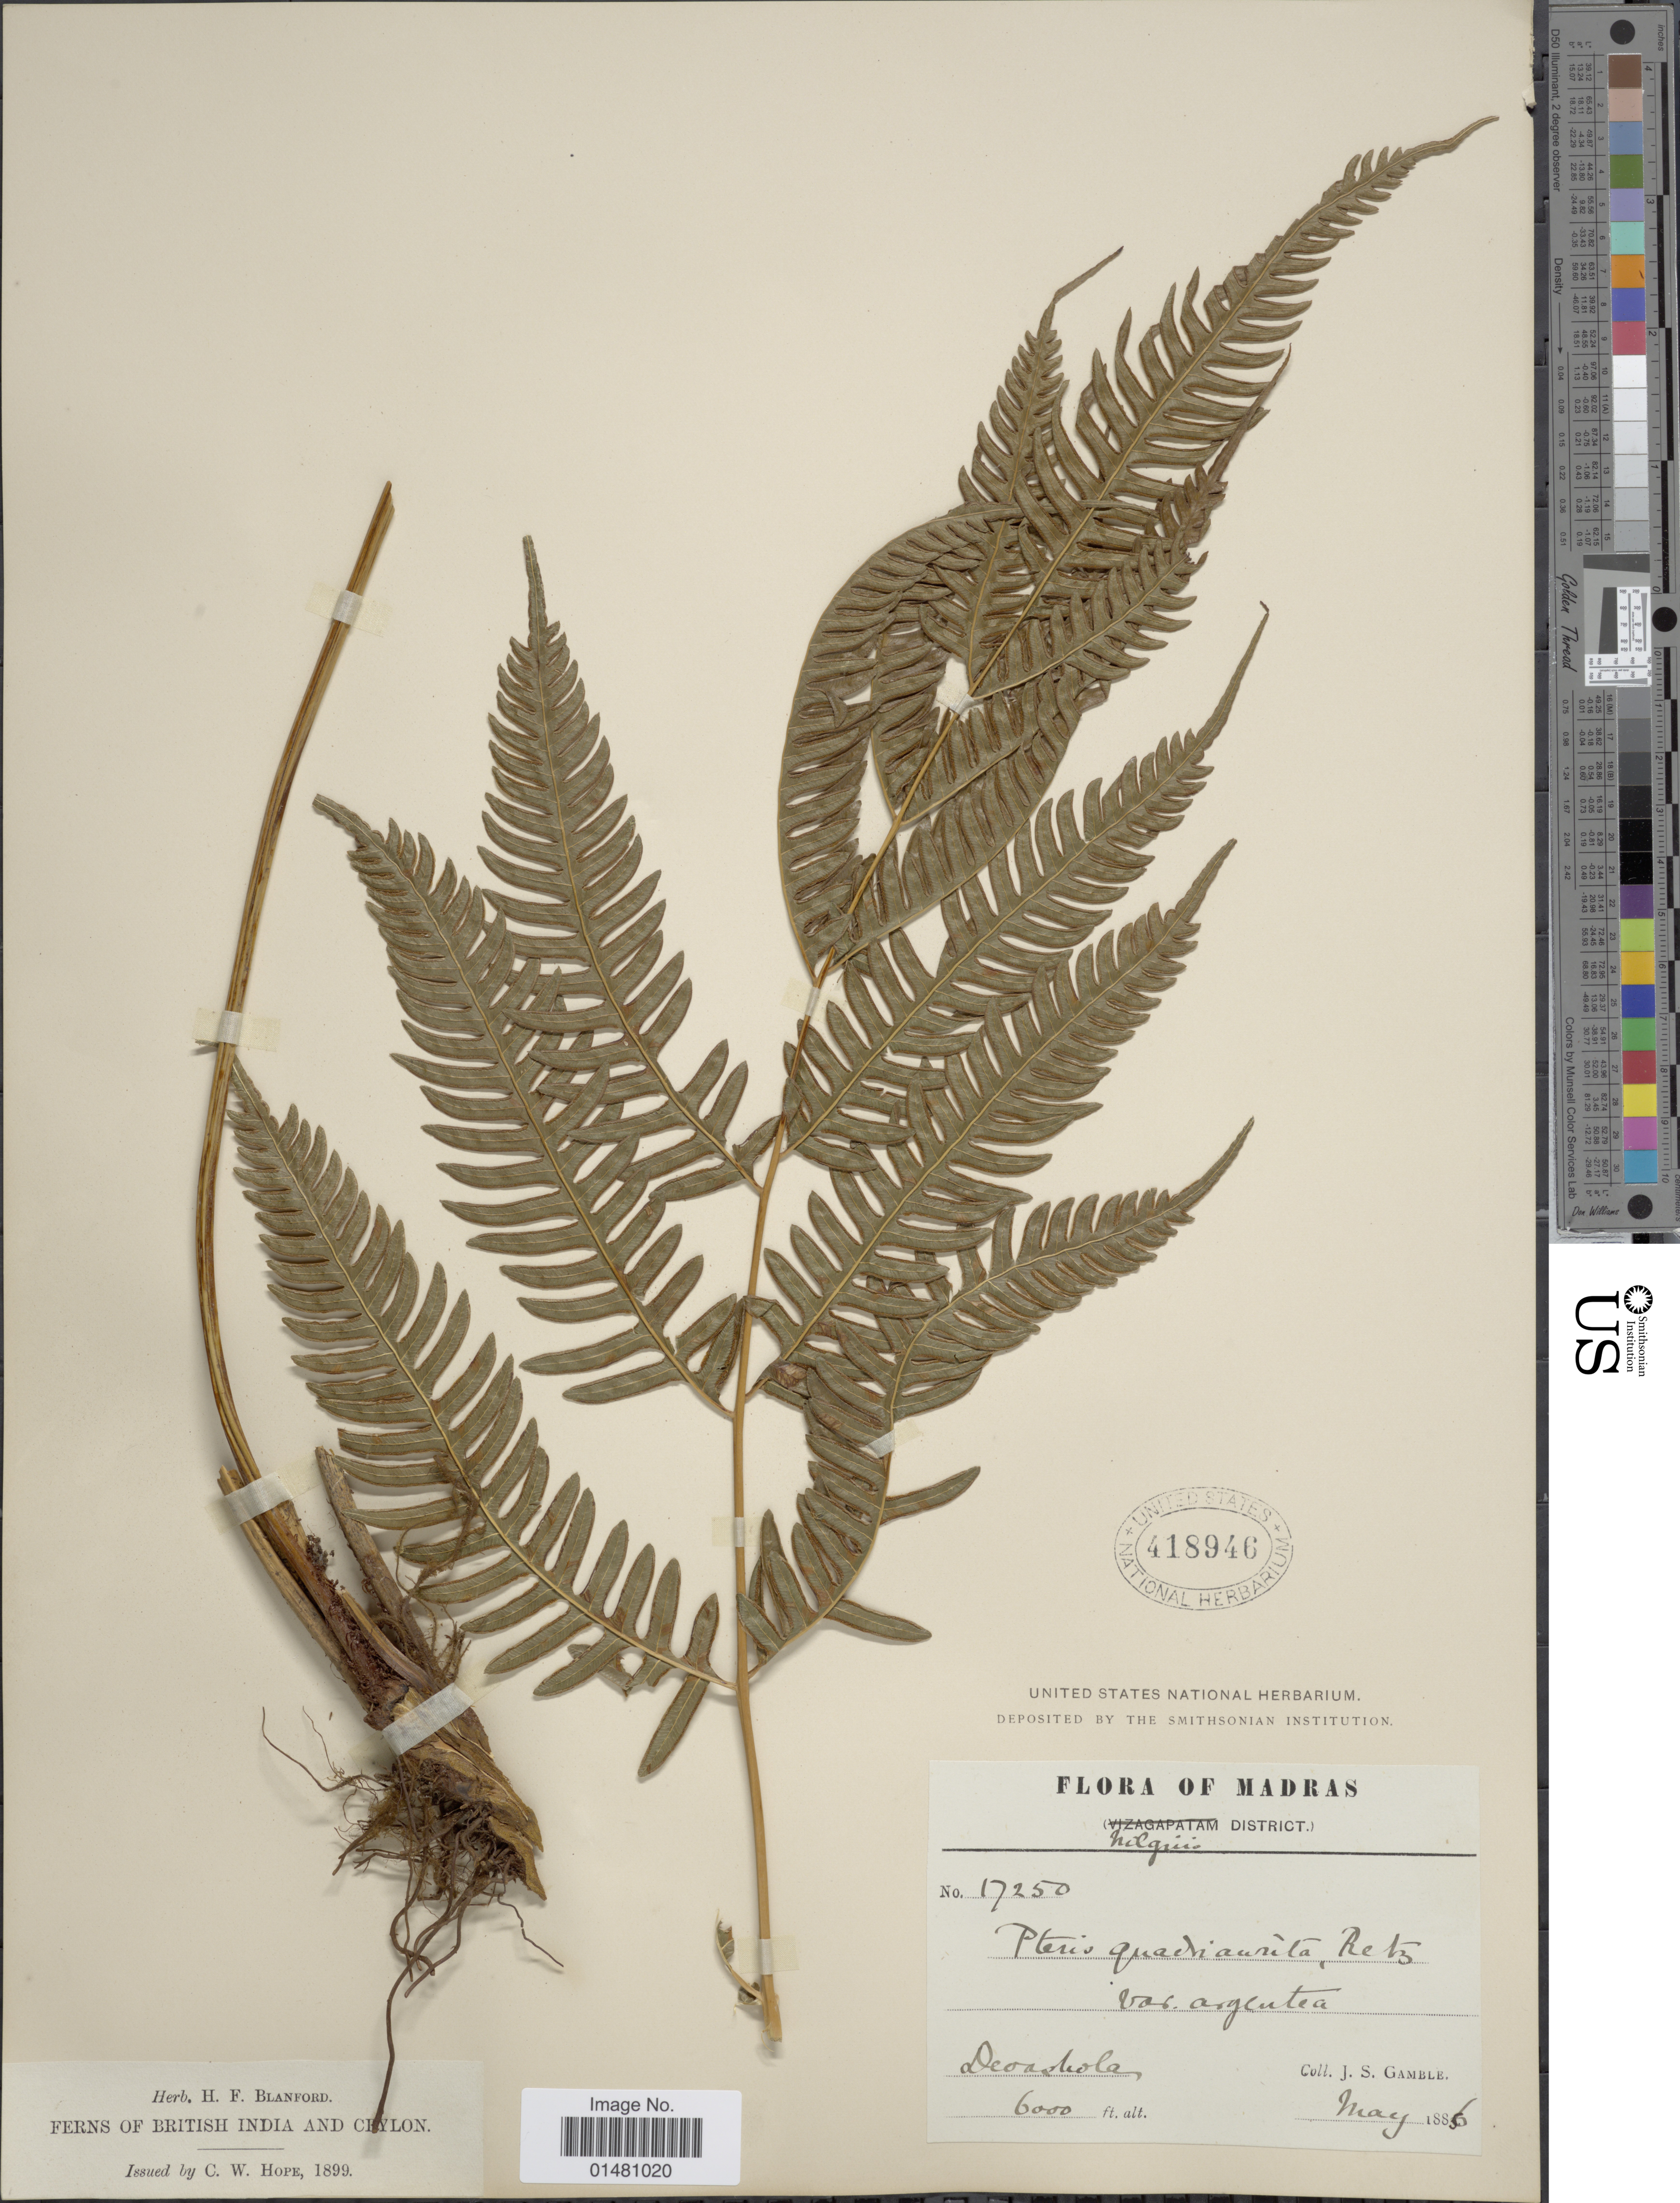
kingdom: Plantae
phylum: Tracheophyta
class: Polypodiopsida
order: Polypodiales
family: Pteridaceae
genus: Pteris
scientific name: Pteris quadriaurita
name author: Retz.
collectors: J. S. Gamble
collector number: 17250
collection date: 1885-05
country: India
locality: Madras, (Nilgirii District), Deo [illegible text]hola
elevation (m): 1829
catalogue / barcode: US 418946